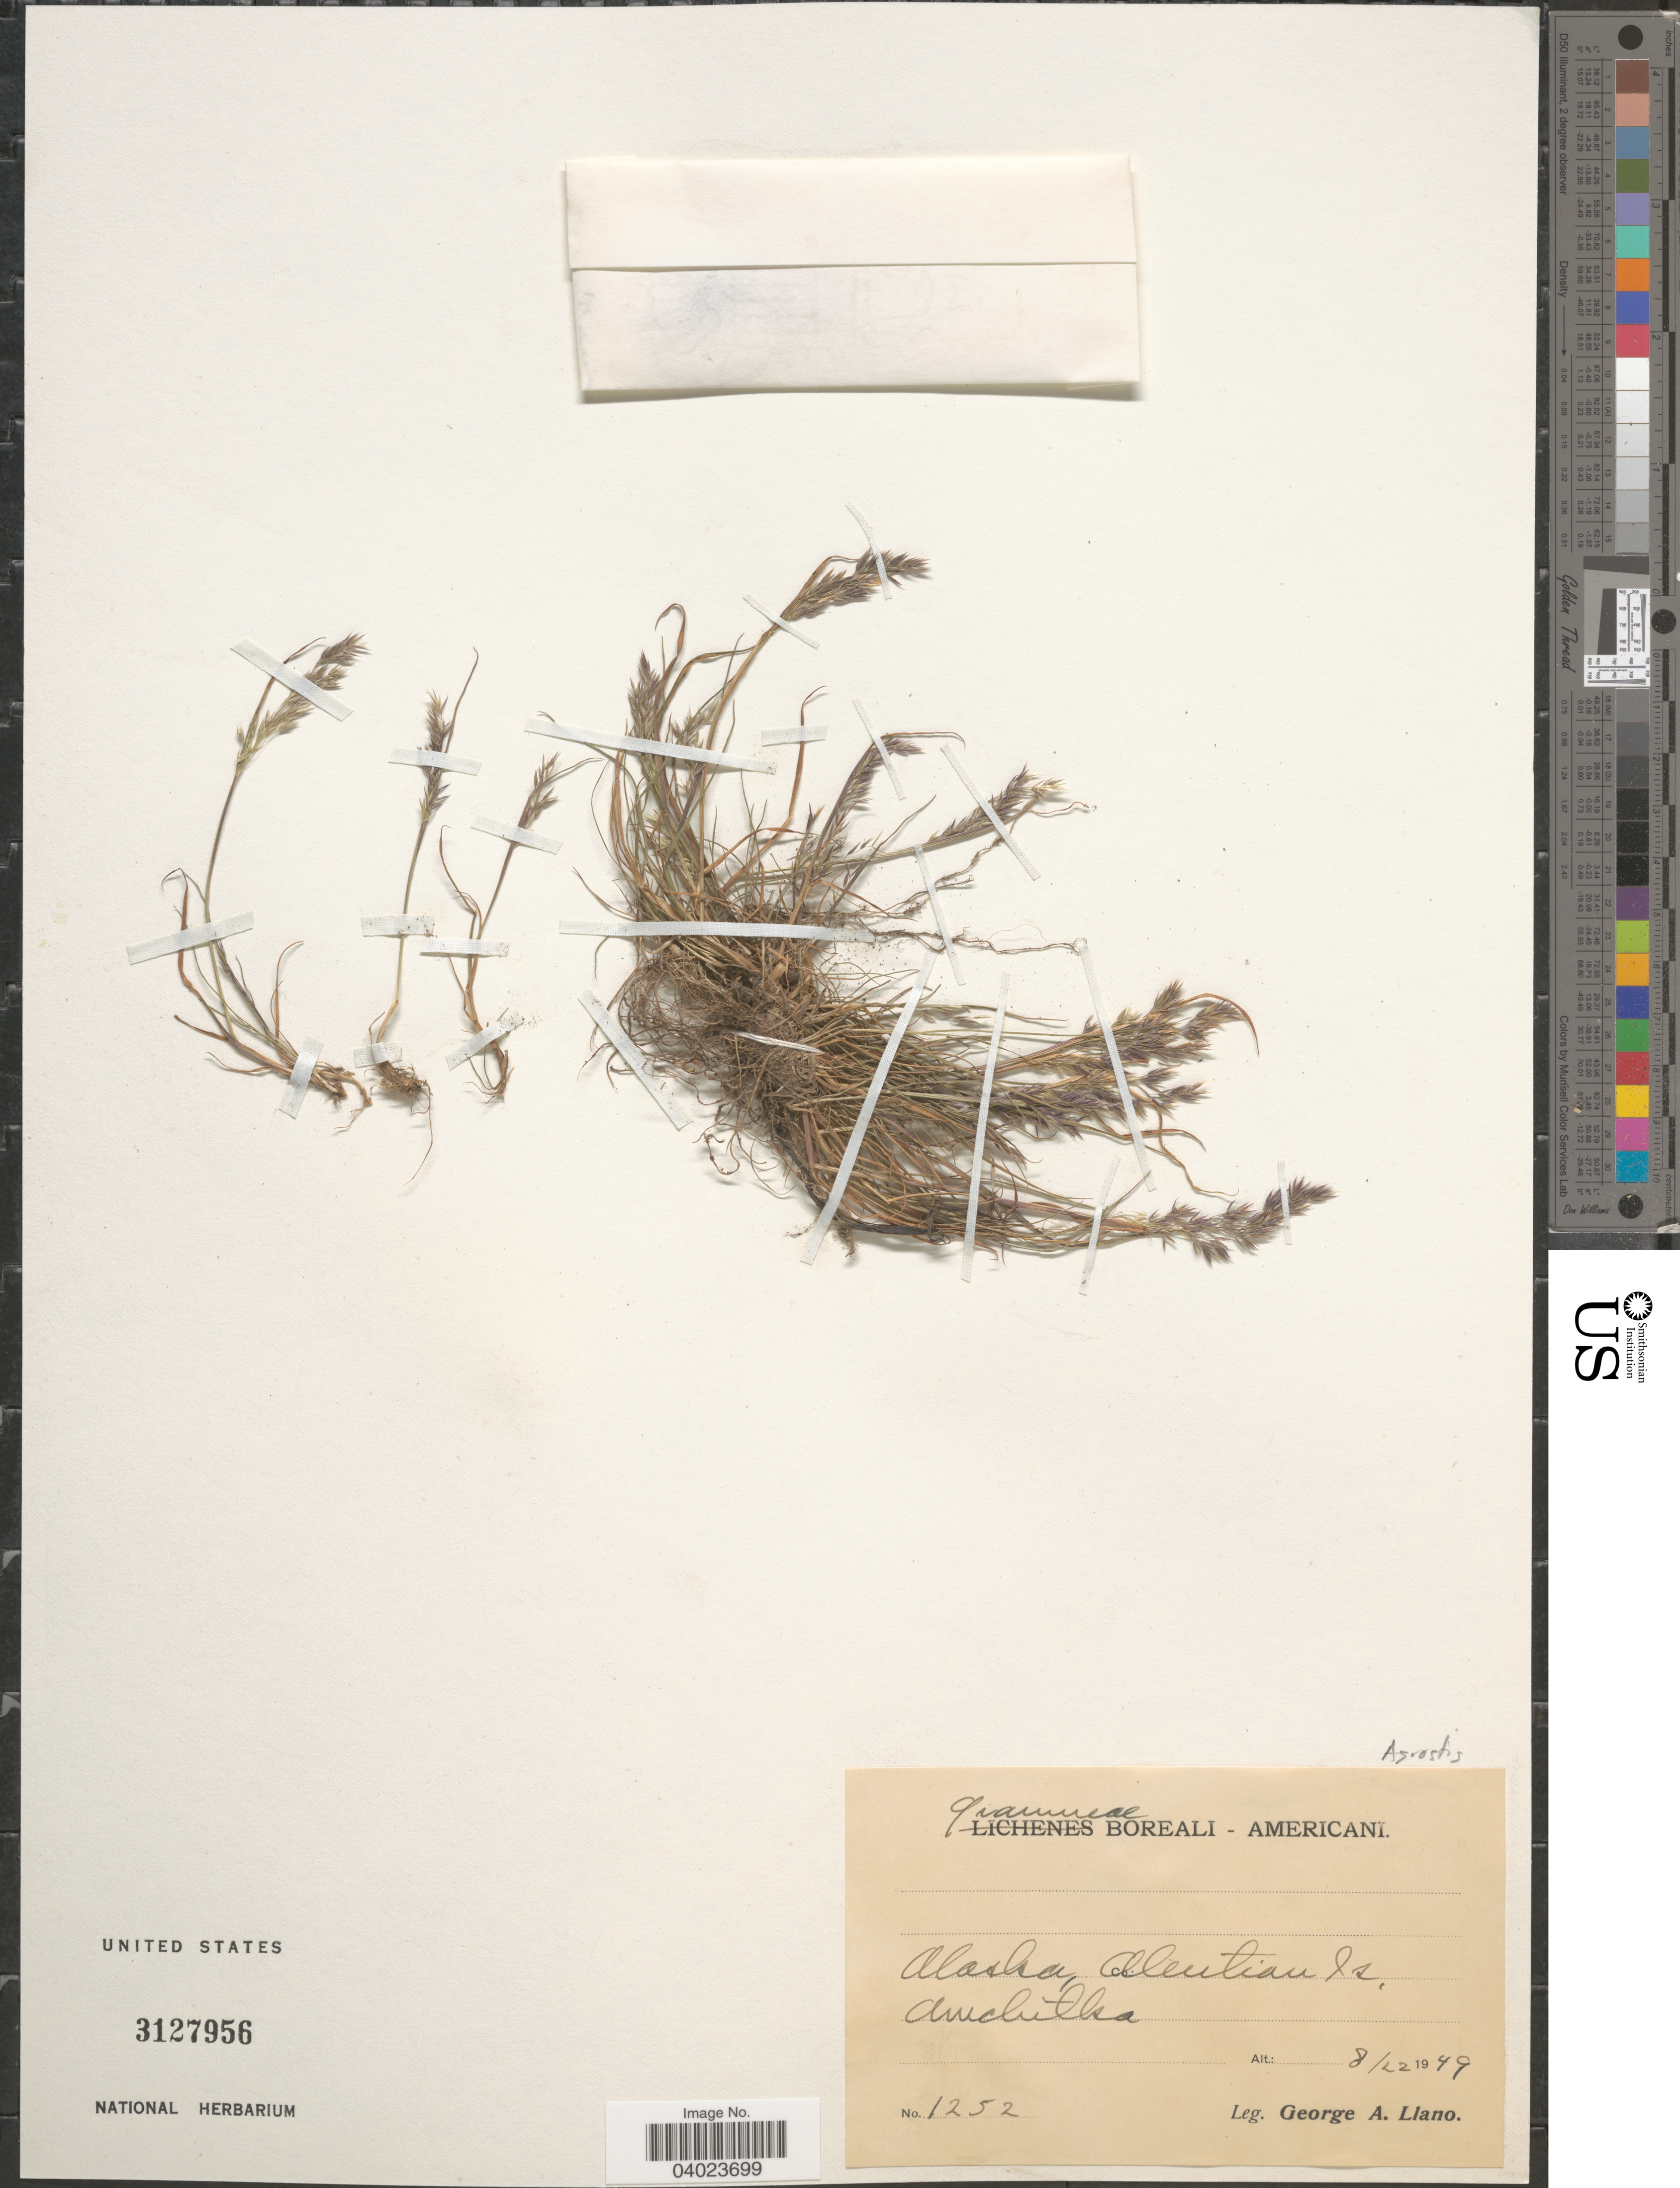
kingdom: Plantae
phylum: Tracheophyta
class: Liliopsida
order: Poales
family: Poaceae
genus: Agrostis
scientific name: Agrostis sp.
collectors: G. Llano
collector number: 1252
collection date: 1949-08-22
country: United States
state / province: Alaska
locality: Aleutian Is. Amchitka.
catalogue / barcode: US 3127956